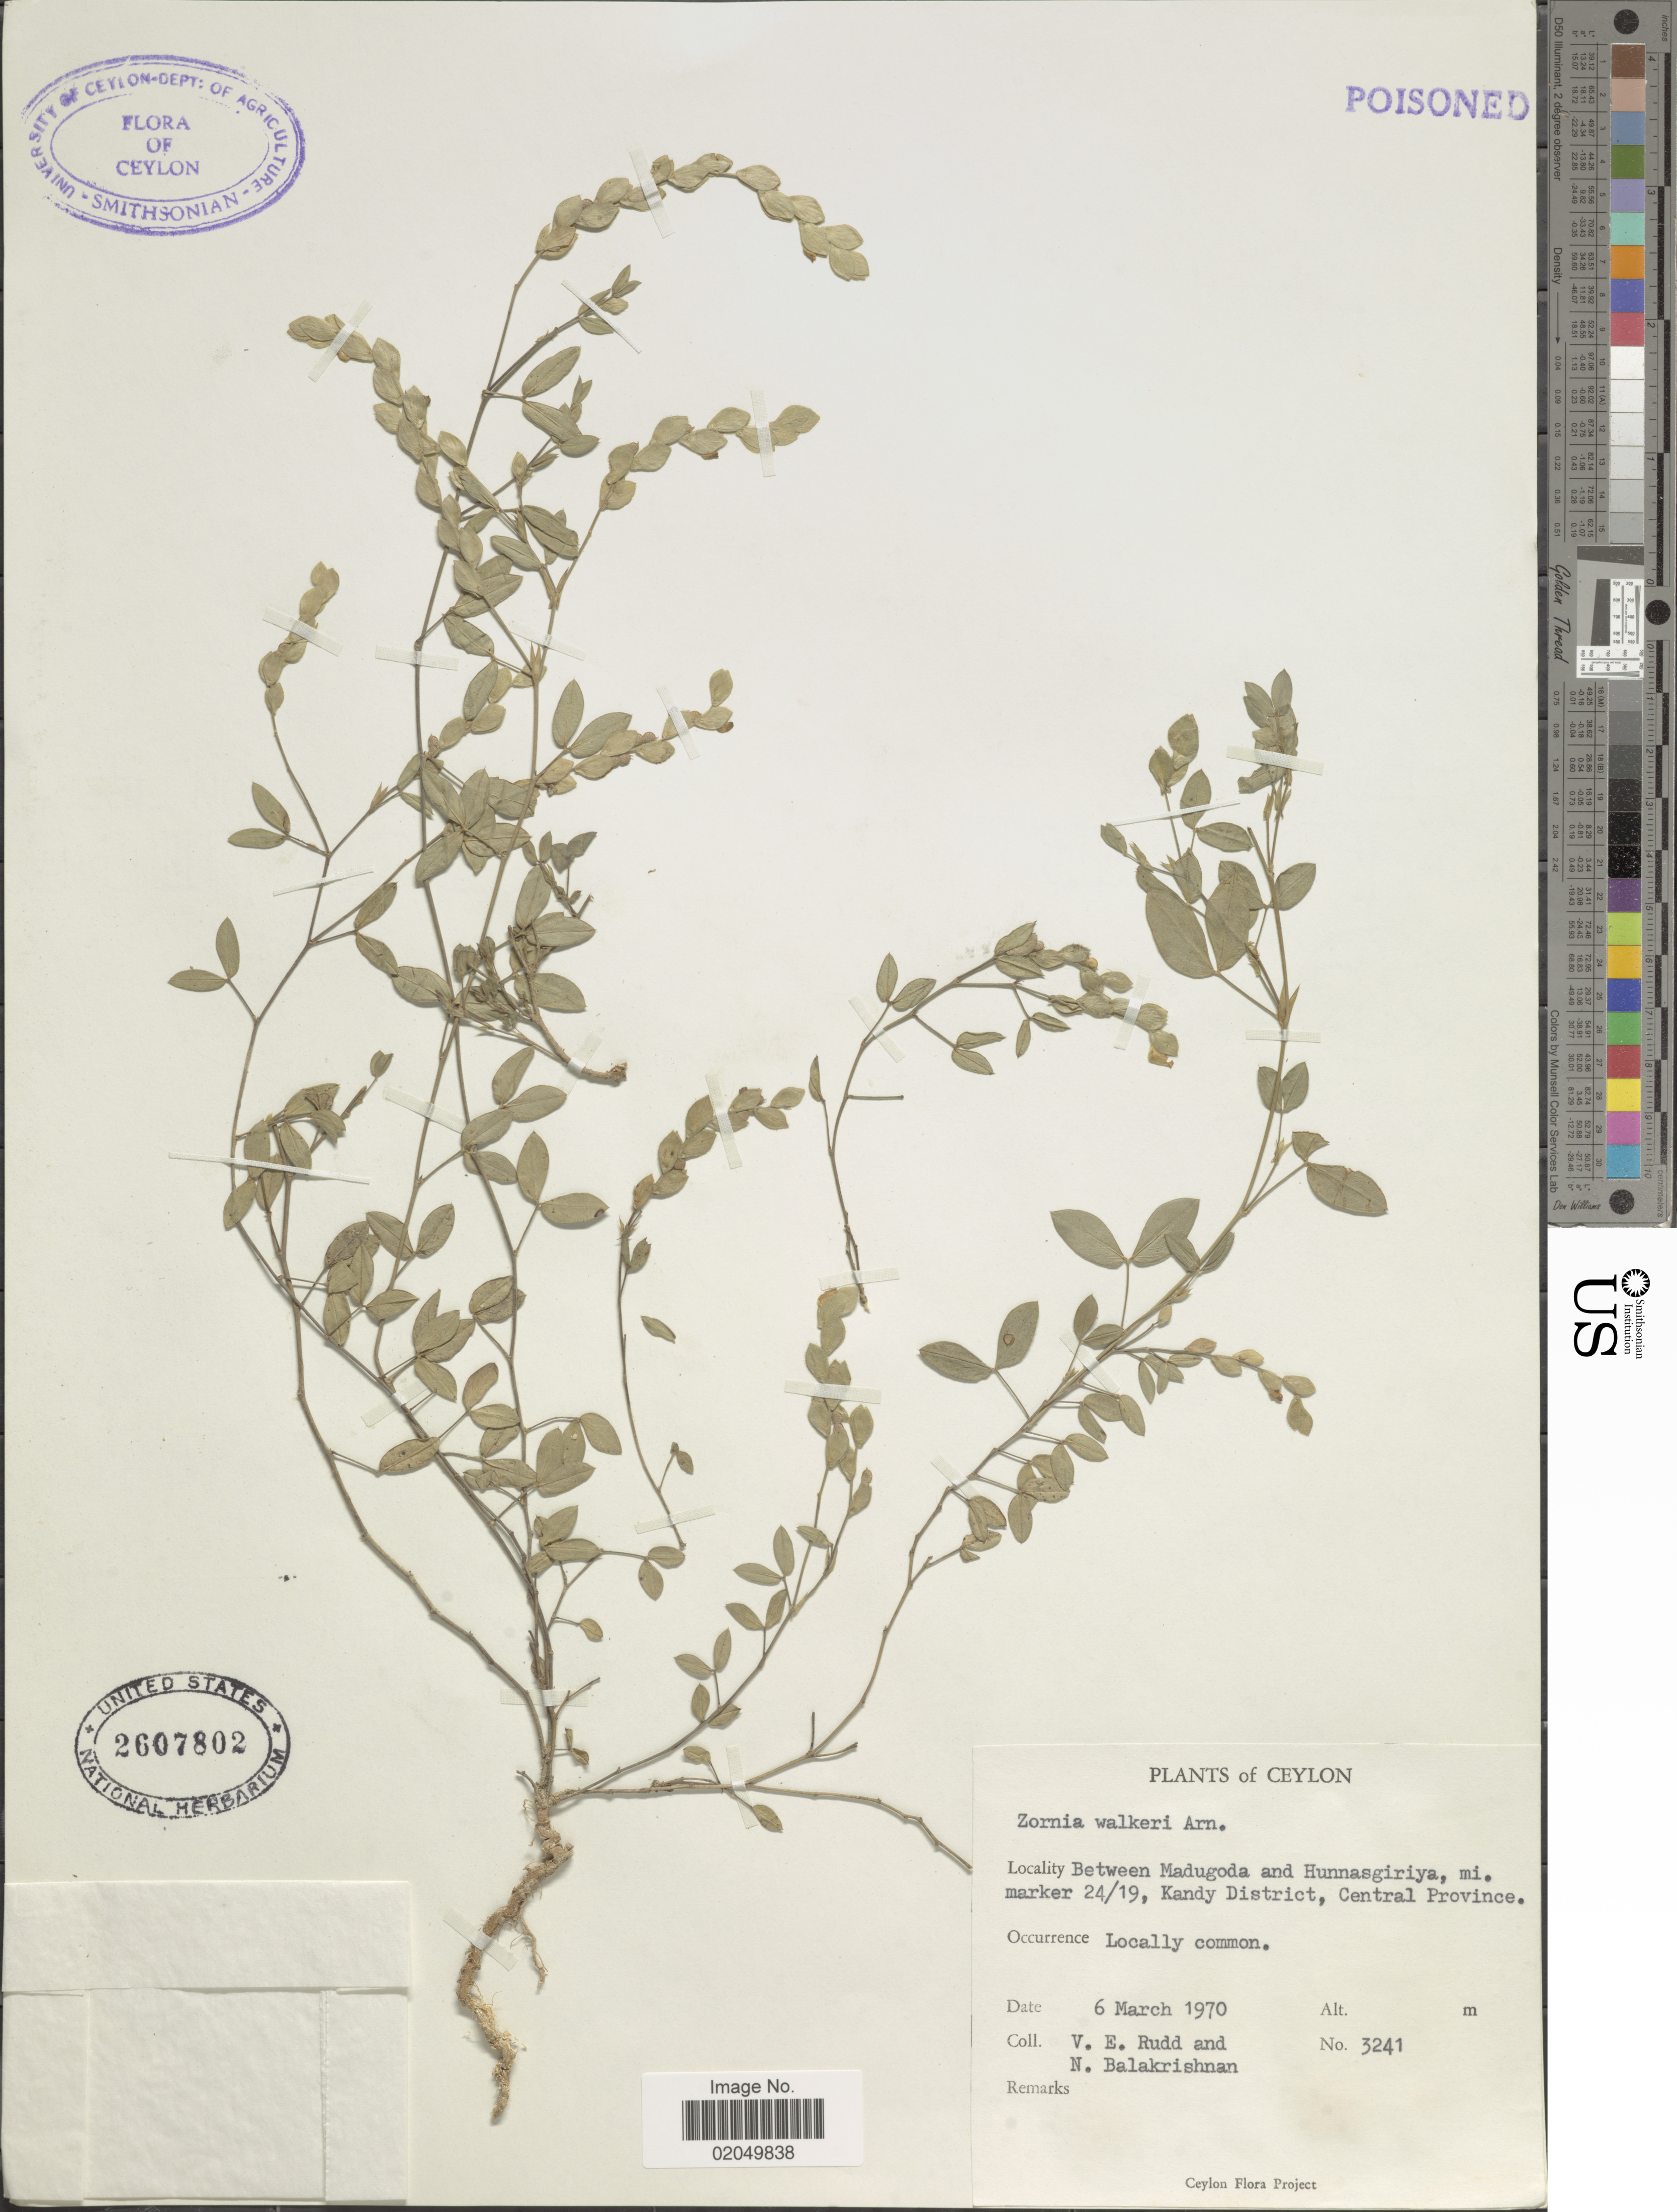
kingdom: Plantae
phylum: Tracheophyta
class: Magnoliopsida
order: Fabales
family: Fabaceae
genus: Zornia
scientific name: Zornia walkeri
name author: Arn.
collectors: V. E. Rudd & N. Balakrishnan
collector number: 3241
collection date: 1970-03-06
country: Sri Lanka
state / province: Central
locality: Ceylon, between Madugoda and Hunnasgiriya, mi. marker 24/19, Kandy District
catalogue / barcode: US 2607802